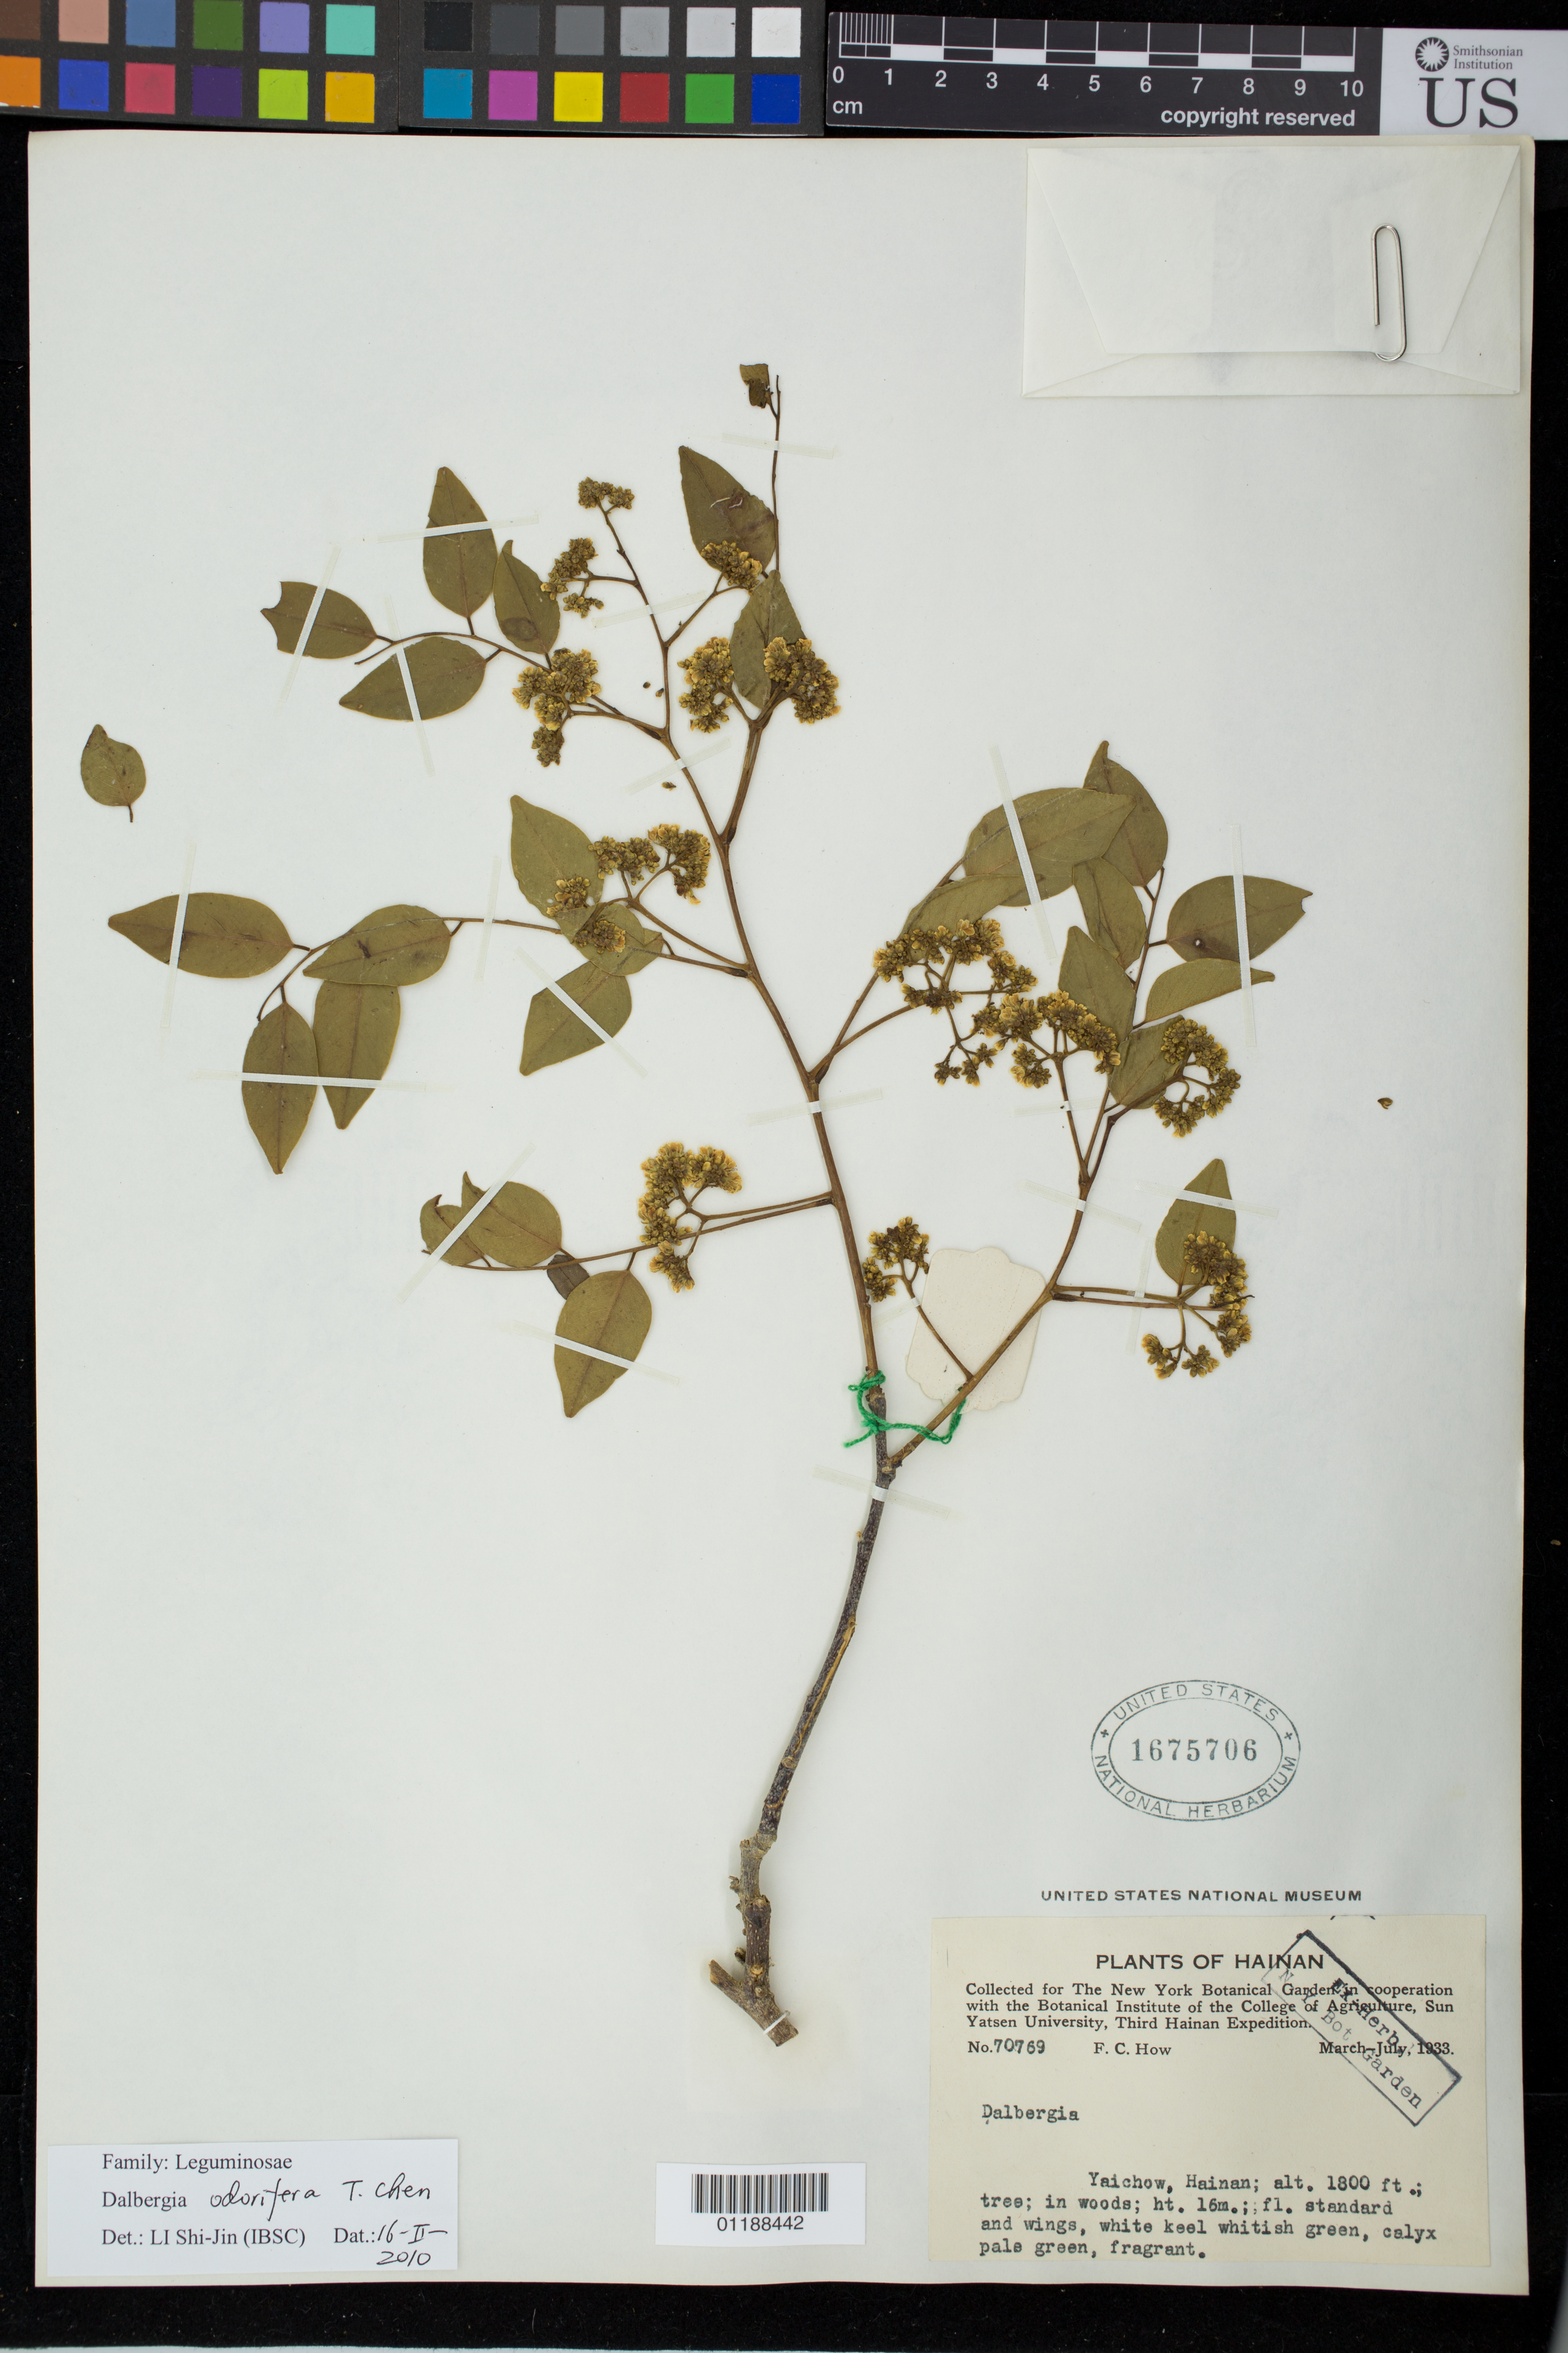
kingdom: Plantae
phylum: Tracheophyta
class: Magnoliopsida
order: Fabales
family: Fabaceae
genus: Dalbergia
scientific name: Dalbergia odorifera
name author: Chen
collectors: F. C. How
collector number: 70769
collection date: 1933-03/1933-07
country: China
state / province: Hainan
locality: Yaichow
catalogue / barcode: US 1675706